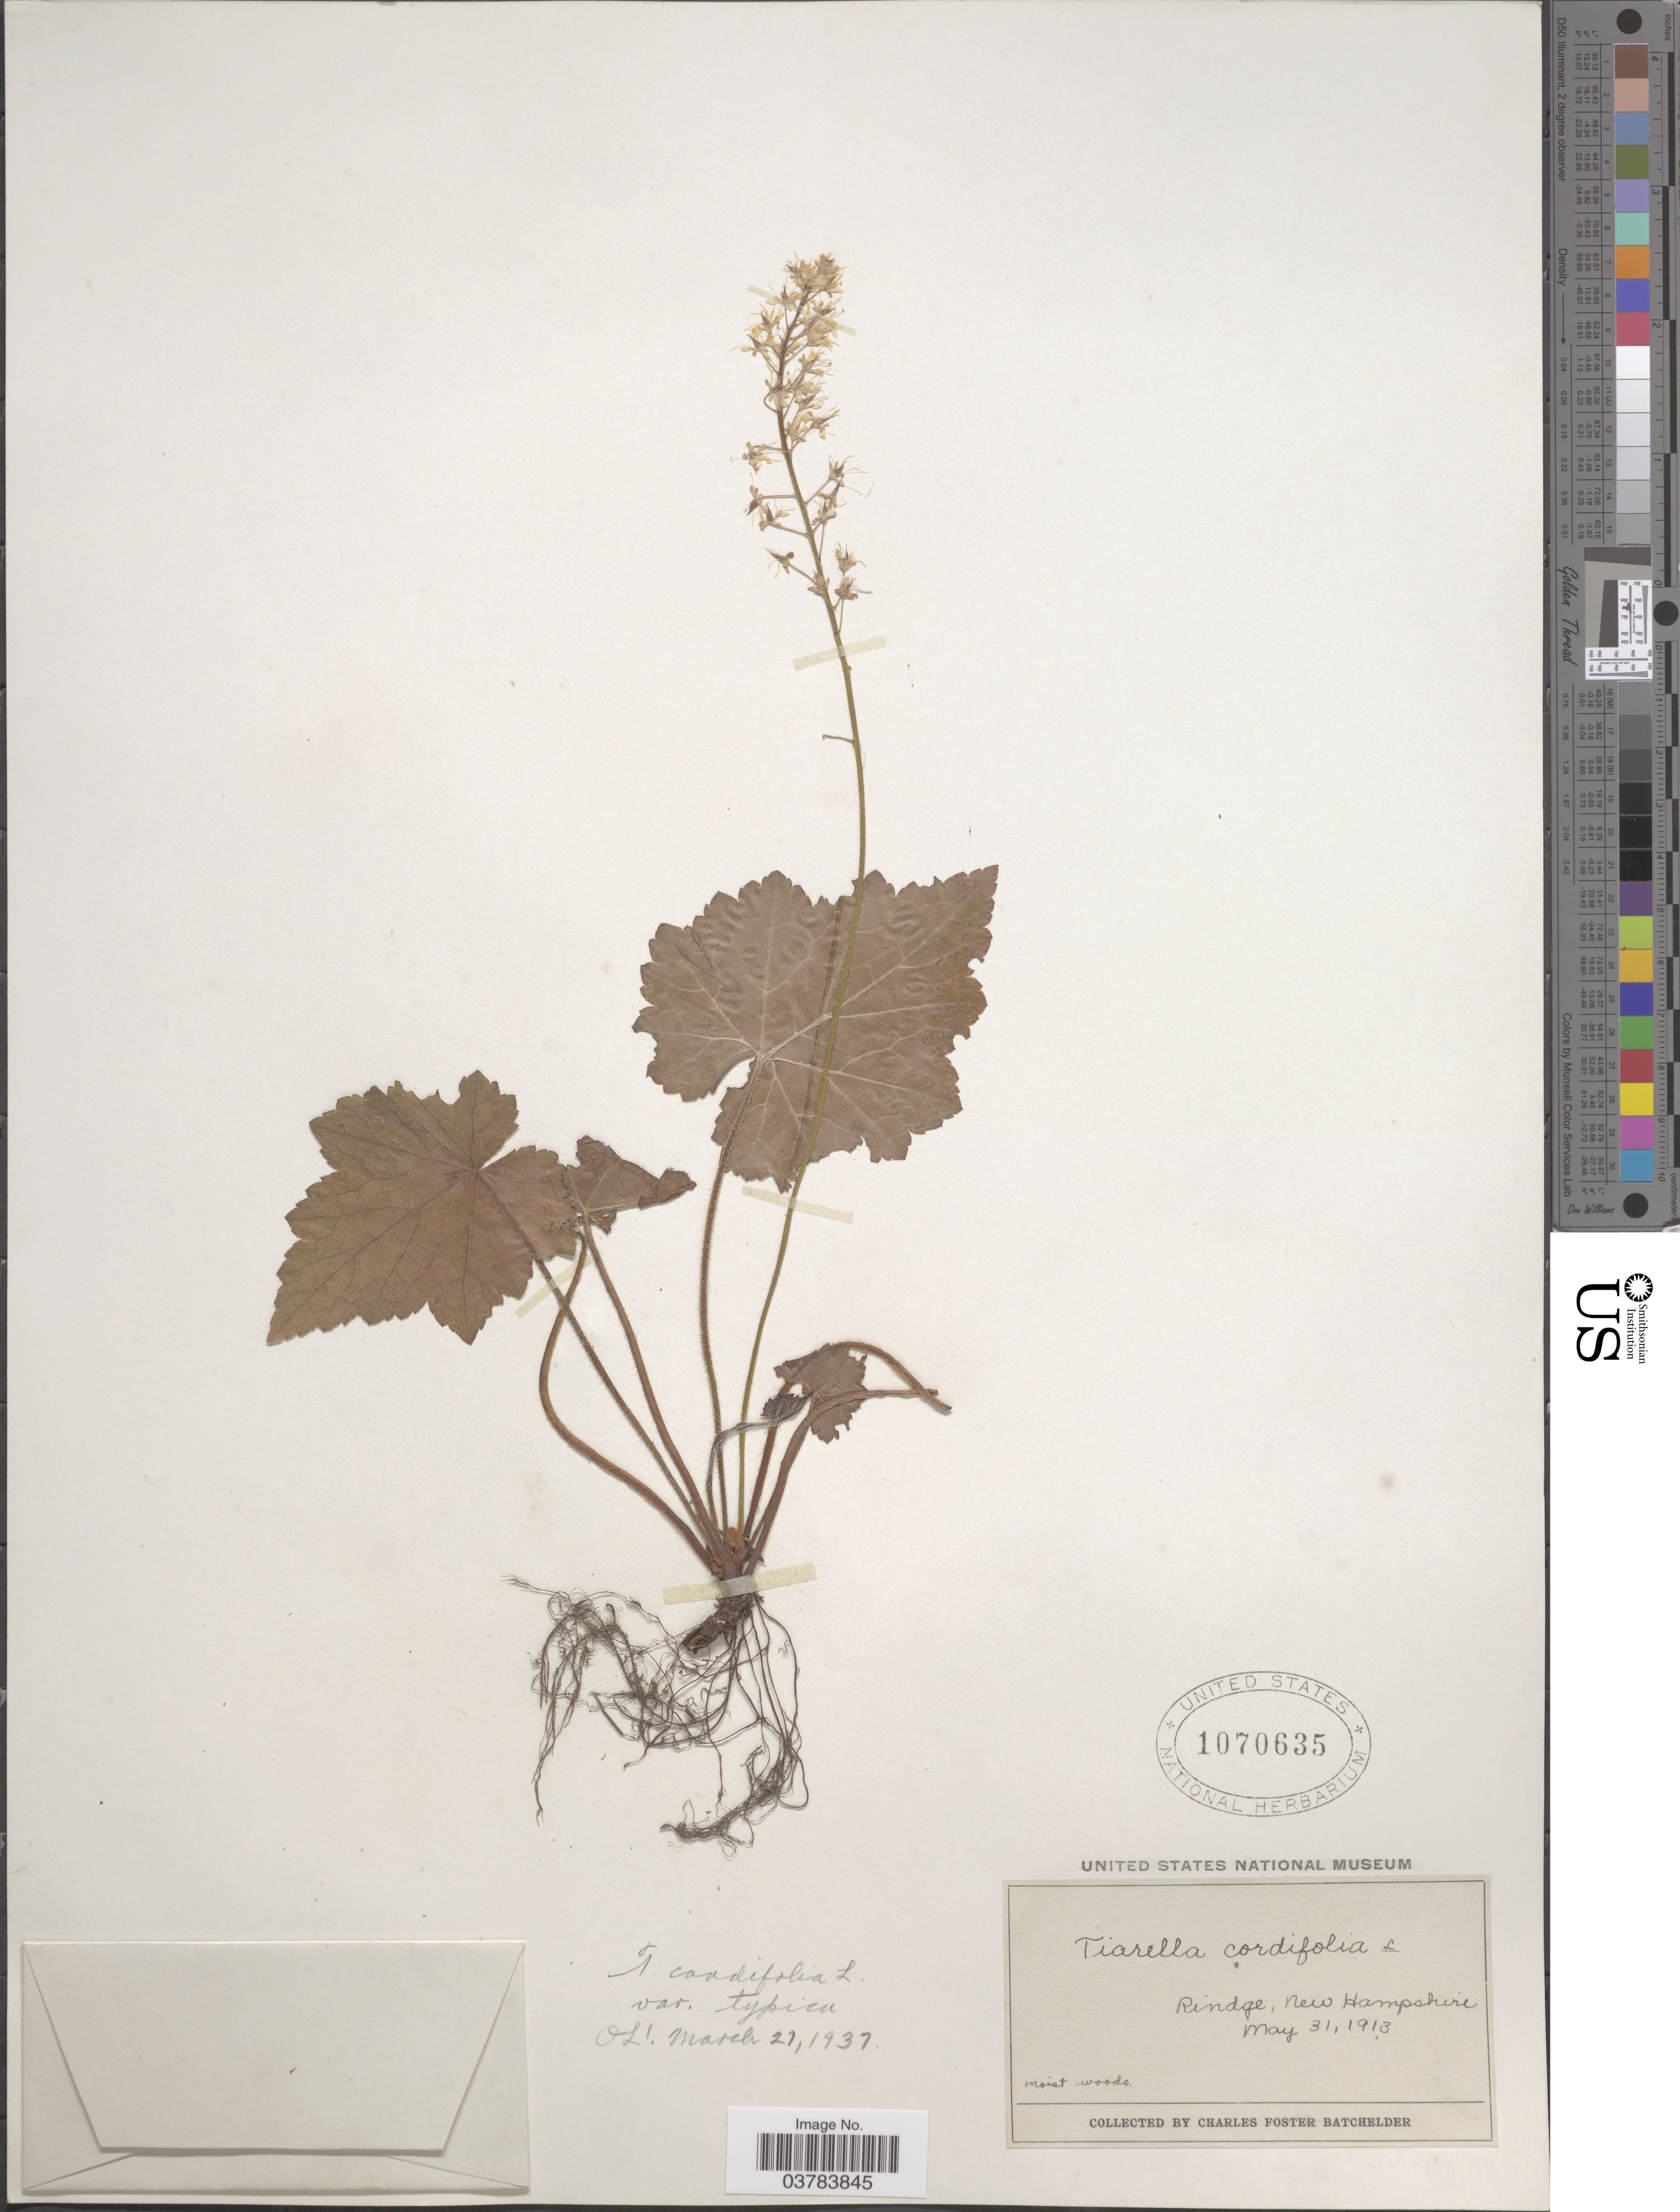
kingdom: Plantae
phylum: Tracheophyta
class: Magnoliopsida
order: Saxifragales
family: Saxifragaceae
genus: Tiarella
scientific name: Tiarella cordifolia var. typica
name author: Lakela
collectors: C. Batchelder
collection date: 1913-05-31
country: United States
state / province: New Hampshire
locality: Rindge.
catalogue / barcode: US 1070635